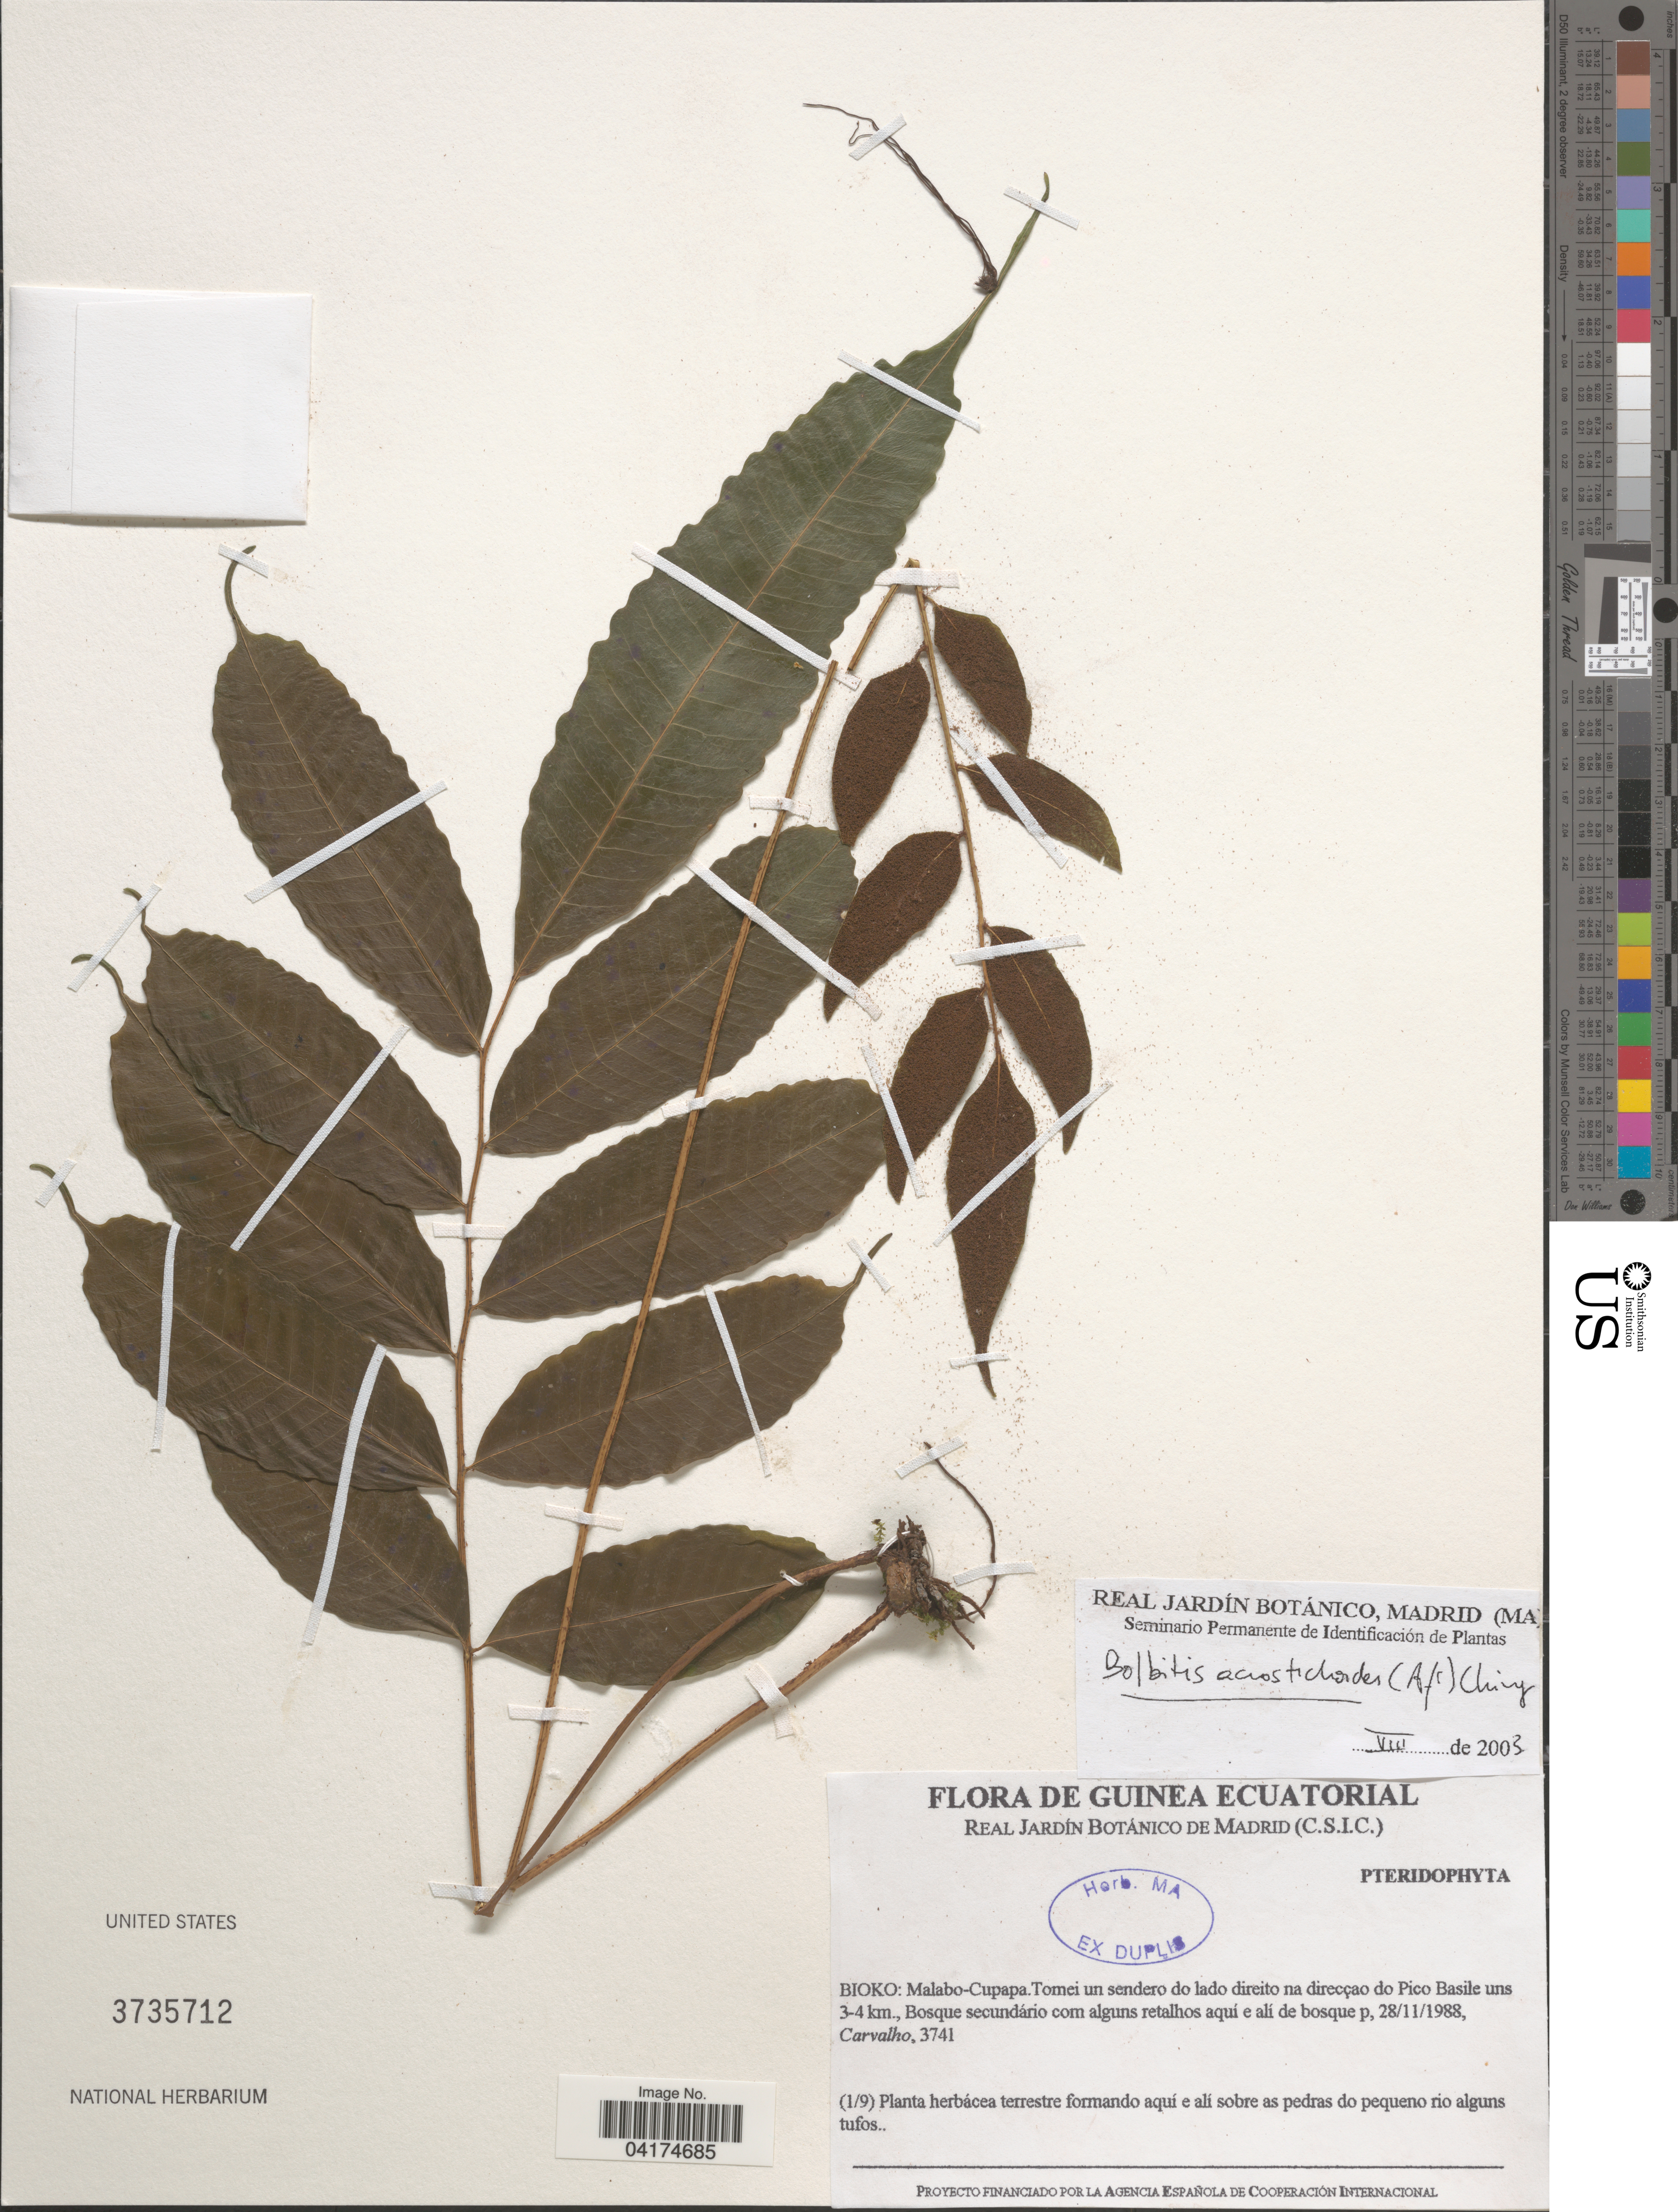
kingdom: Plantae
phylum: Tracheophyta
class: Polypodiopsida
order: Polypodiales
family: Dryopteridaceae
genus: Bolbitis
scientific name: Bolbitis acrostichoides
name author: (Hook.) Ching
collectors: Carvalho, --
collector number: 3741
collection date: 1988-11-28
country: Equatorial Guinea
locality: Bioko: Malabo-Cupapa. Tomei un sendero do lado direito na direcçao do Pico Basile uns 3-4 km., Bosque secundário com alguns retalhos aquí e alí de bosque p.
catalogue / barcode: US 3735712